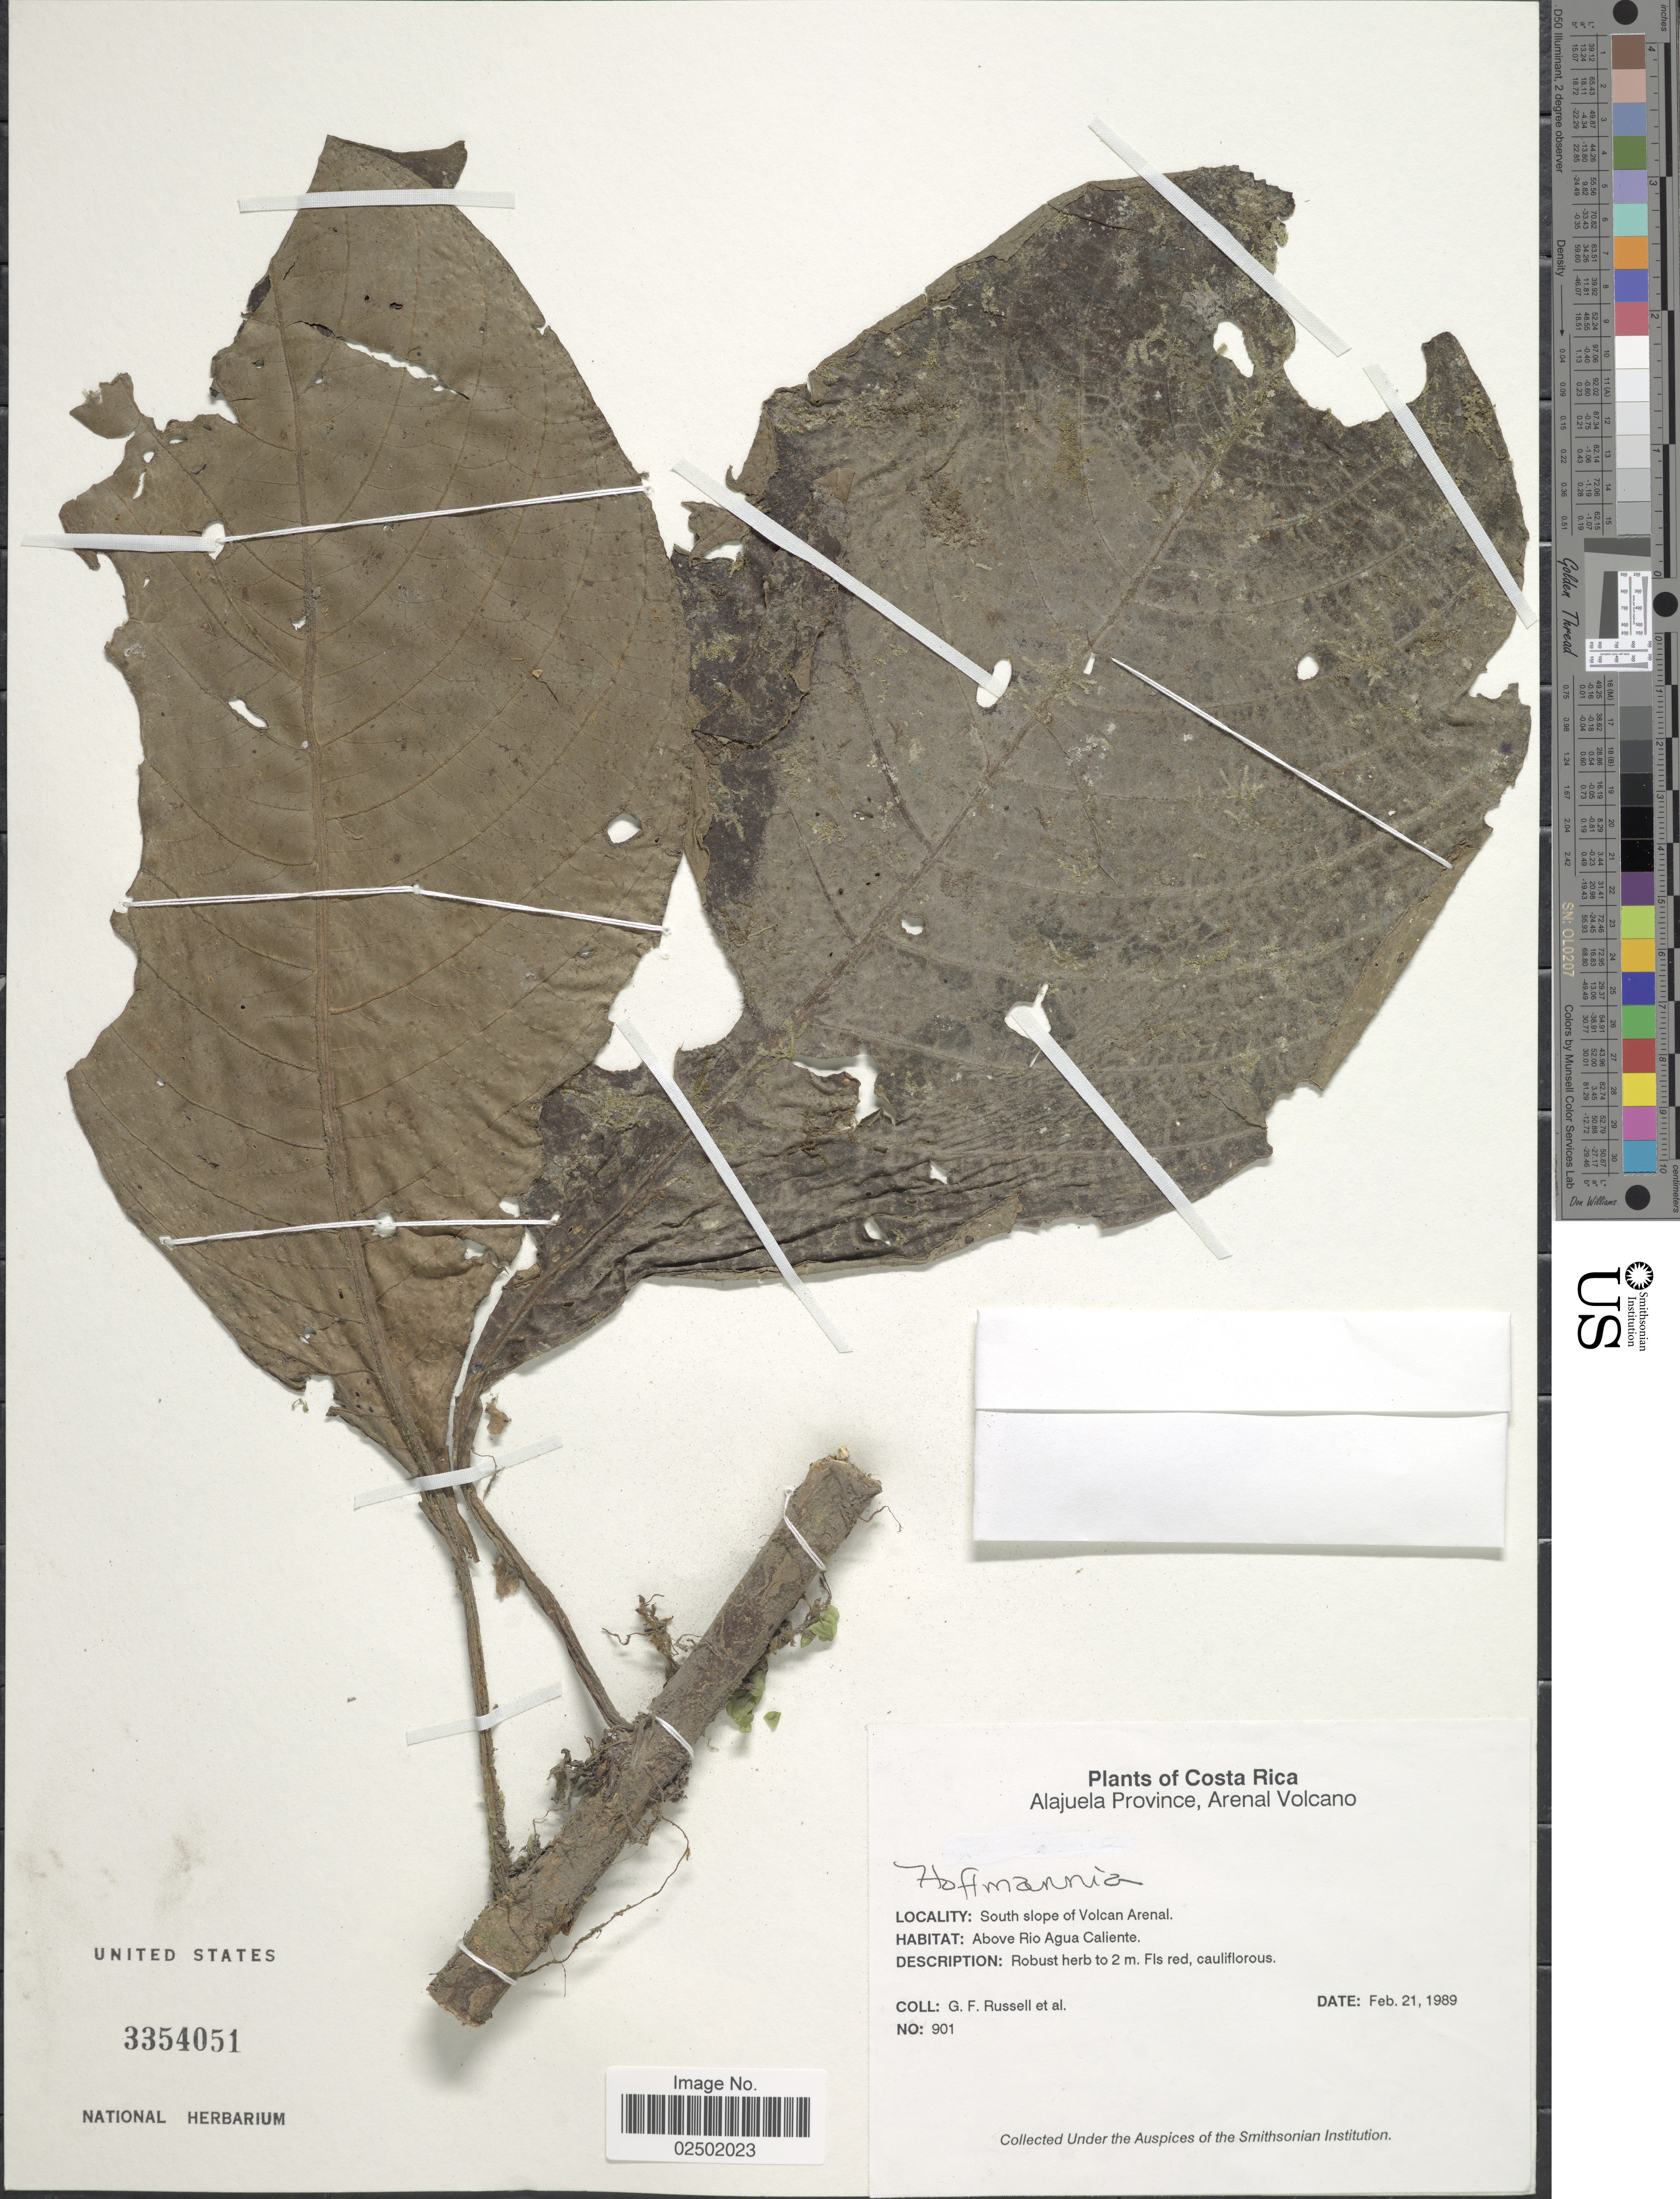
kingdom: Plantae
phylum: Tracheophyta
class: Magnoliopsida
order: Gentianales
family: Rubiaceae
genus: Hoffmannia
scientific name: Hoffmannia sp.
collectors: G. Russell & et al.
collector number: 901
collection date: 1989-02-21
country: Costa Rica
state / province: Alajuela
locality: Arenal Volcano. South slope of Volcan Arenal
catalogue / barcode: US 3354051